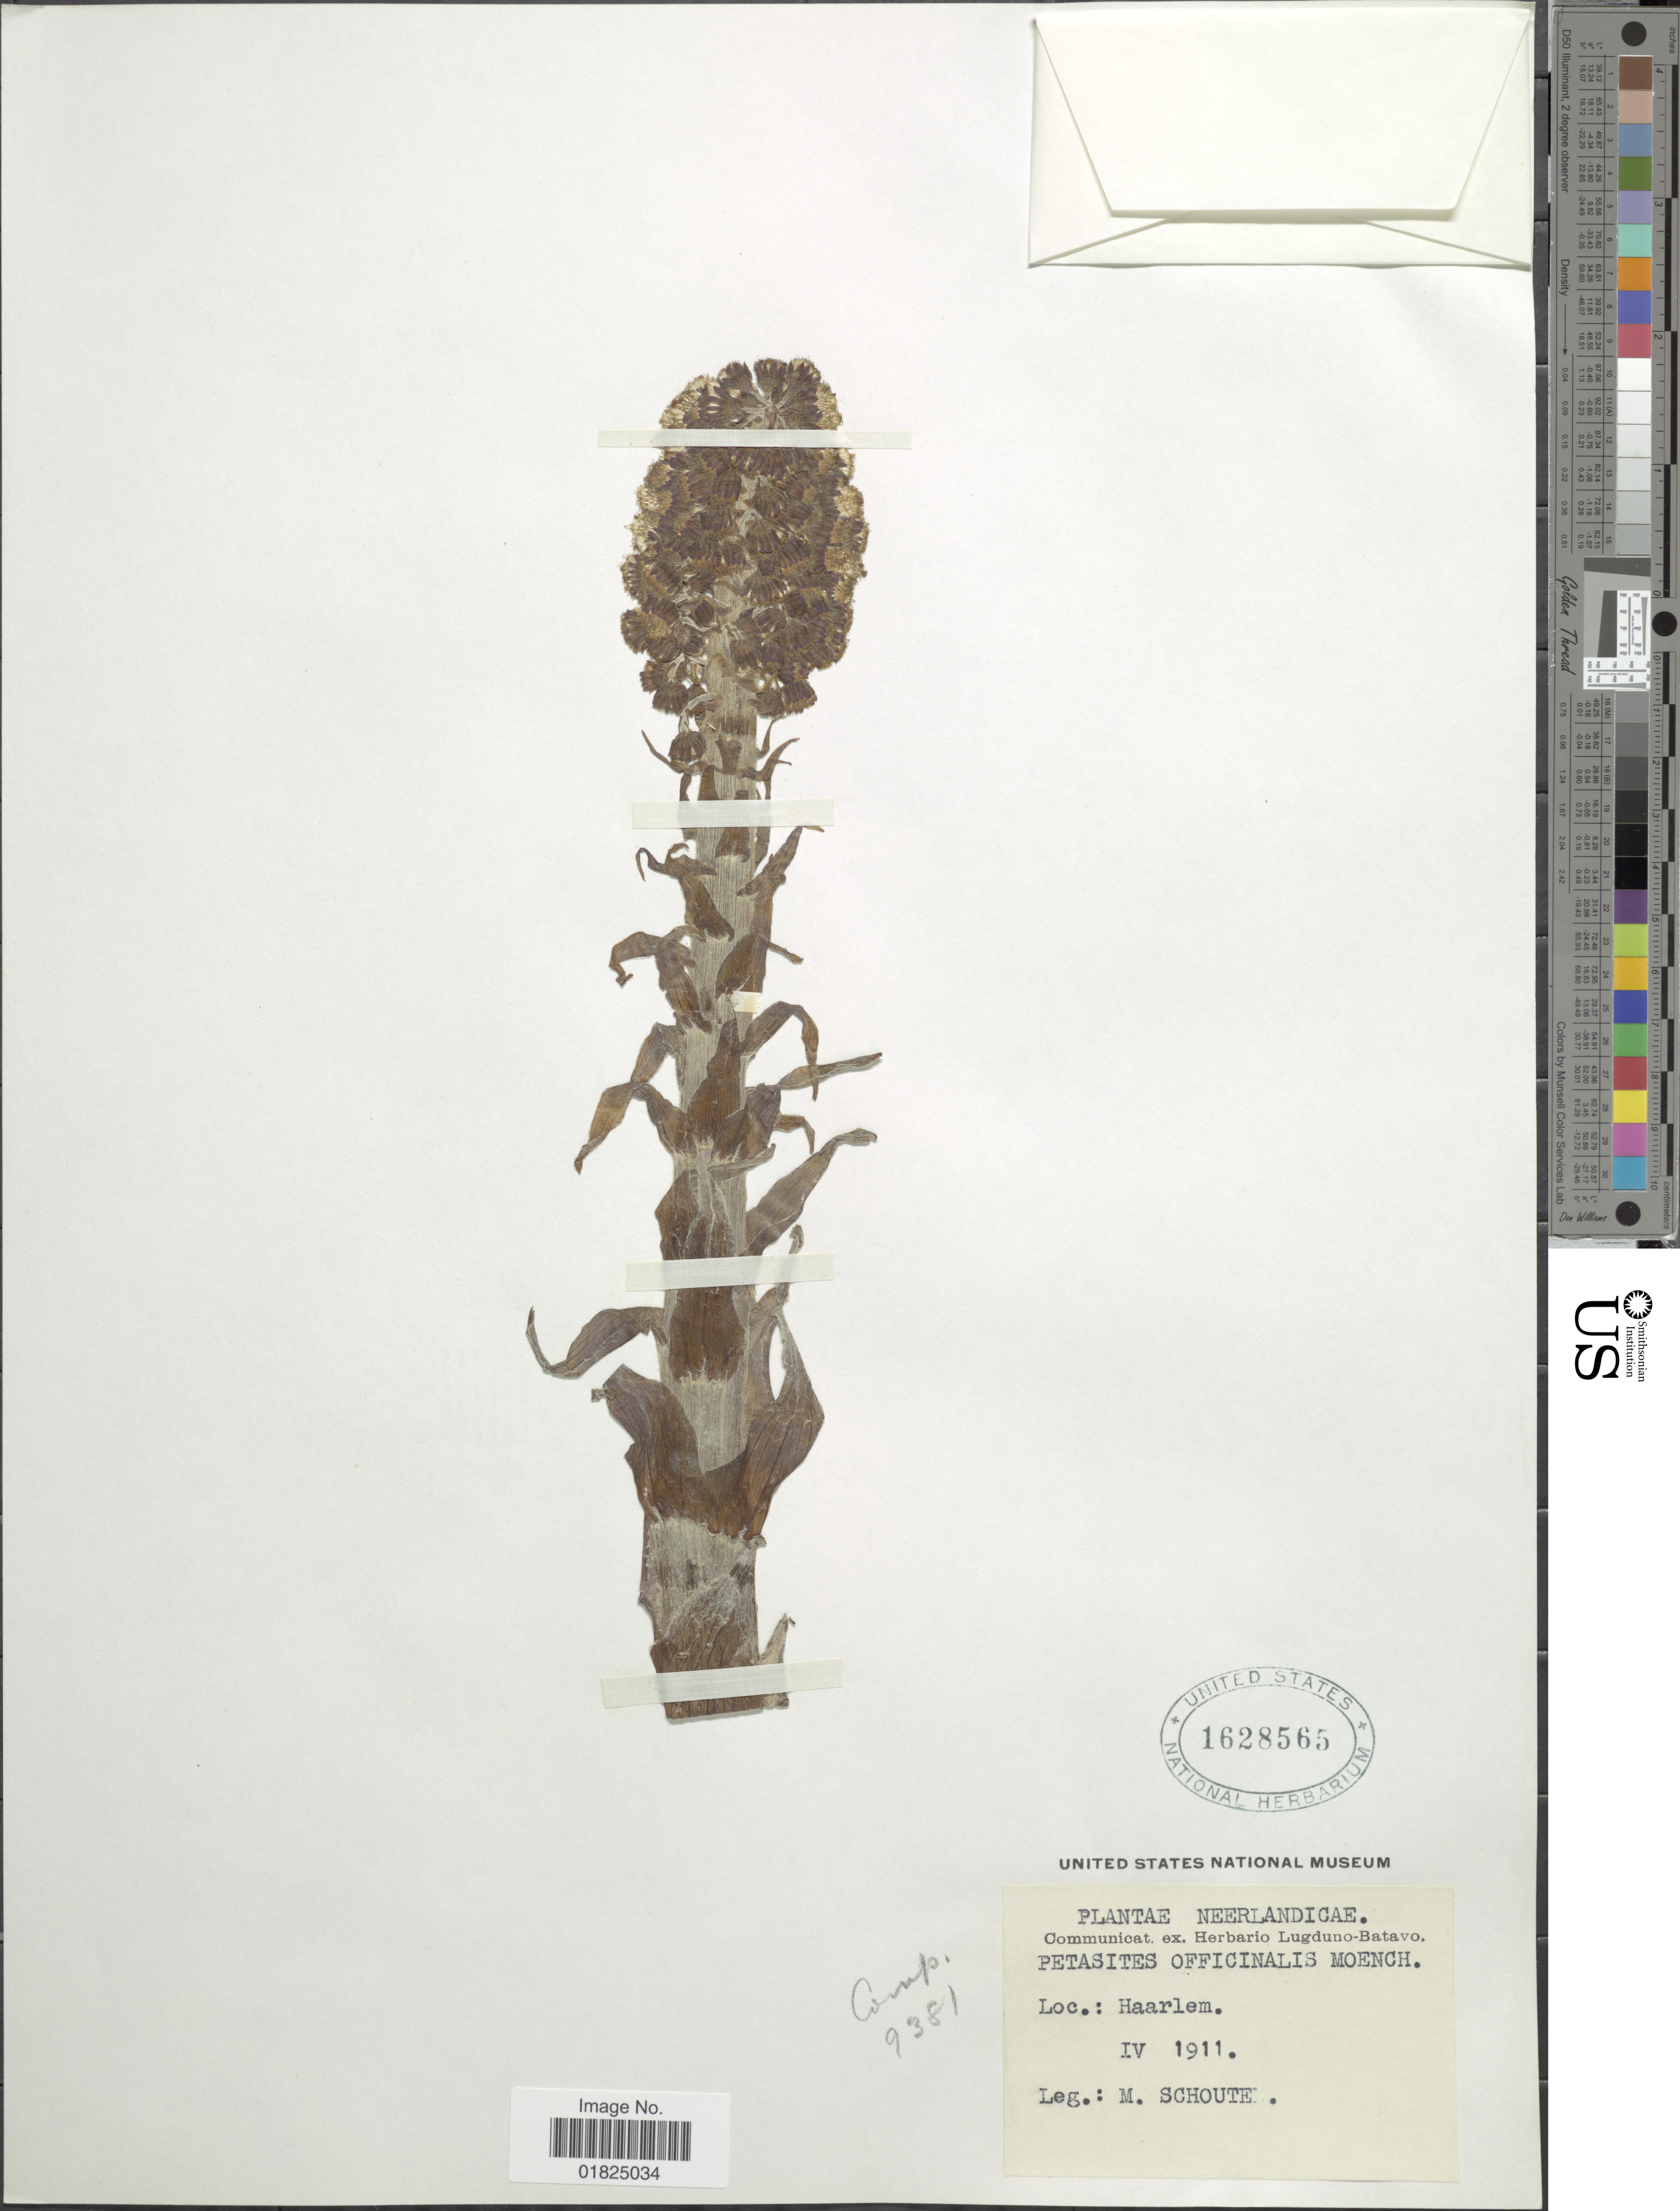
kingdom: Plantae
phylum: Tracheophyta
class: Magnoliopsida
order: Asterales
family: Asteraceae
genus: Petasites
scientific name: Petasites officinalis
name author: L.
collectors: M. Schoute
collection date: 1911-04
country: Netherlands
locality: Neelandicae, Haarlem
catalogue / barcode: US 1628565